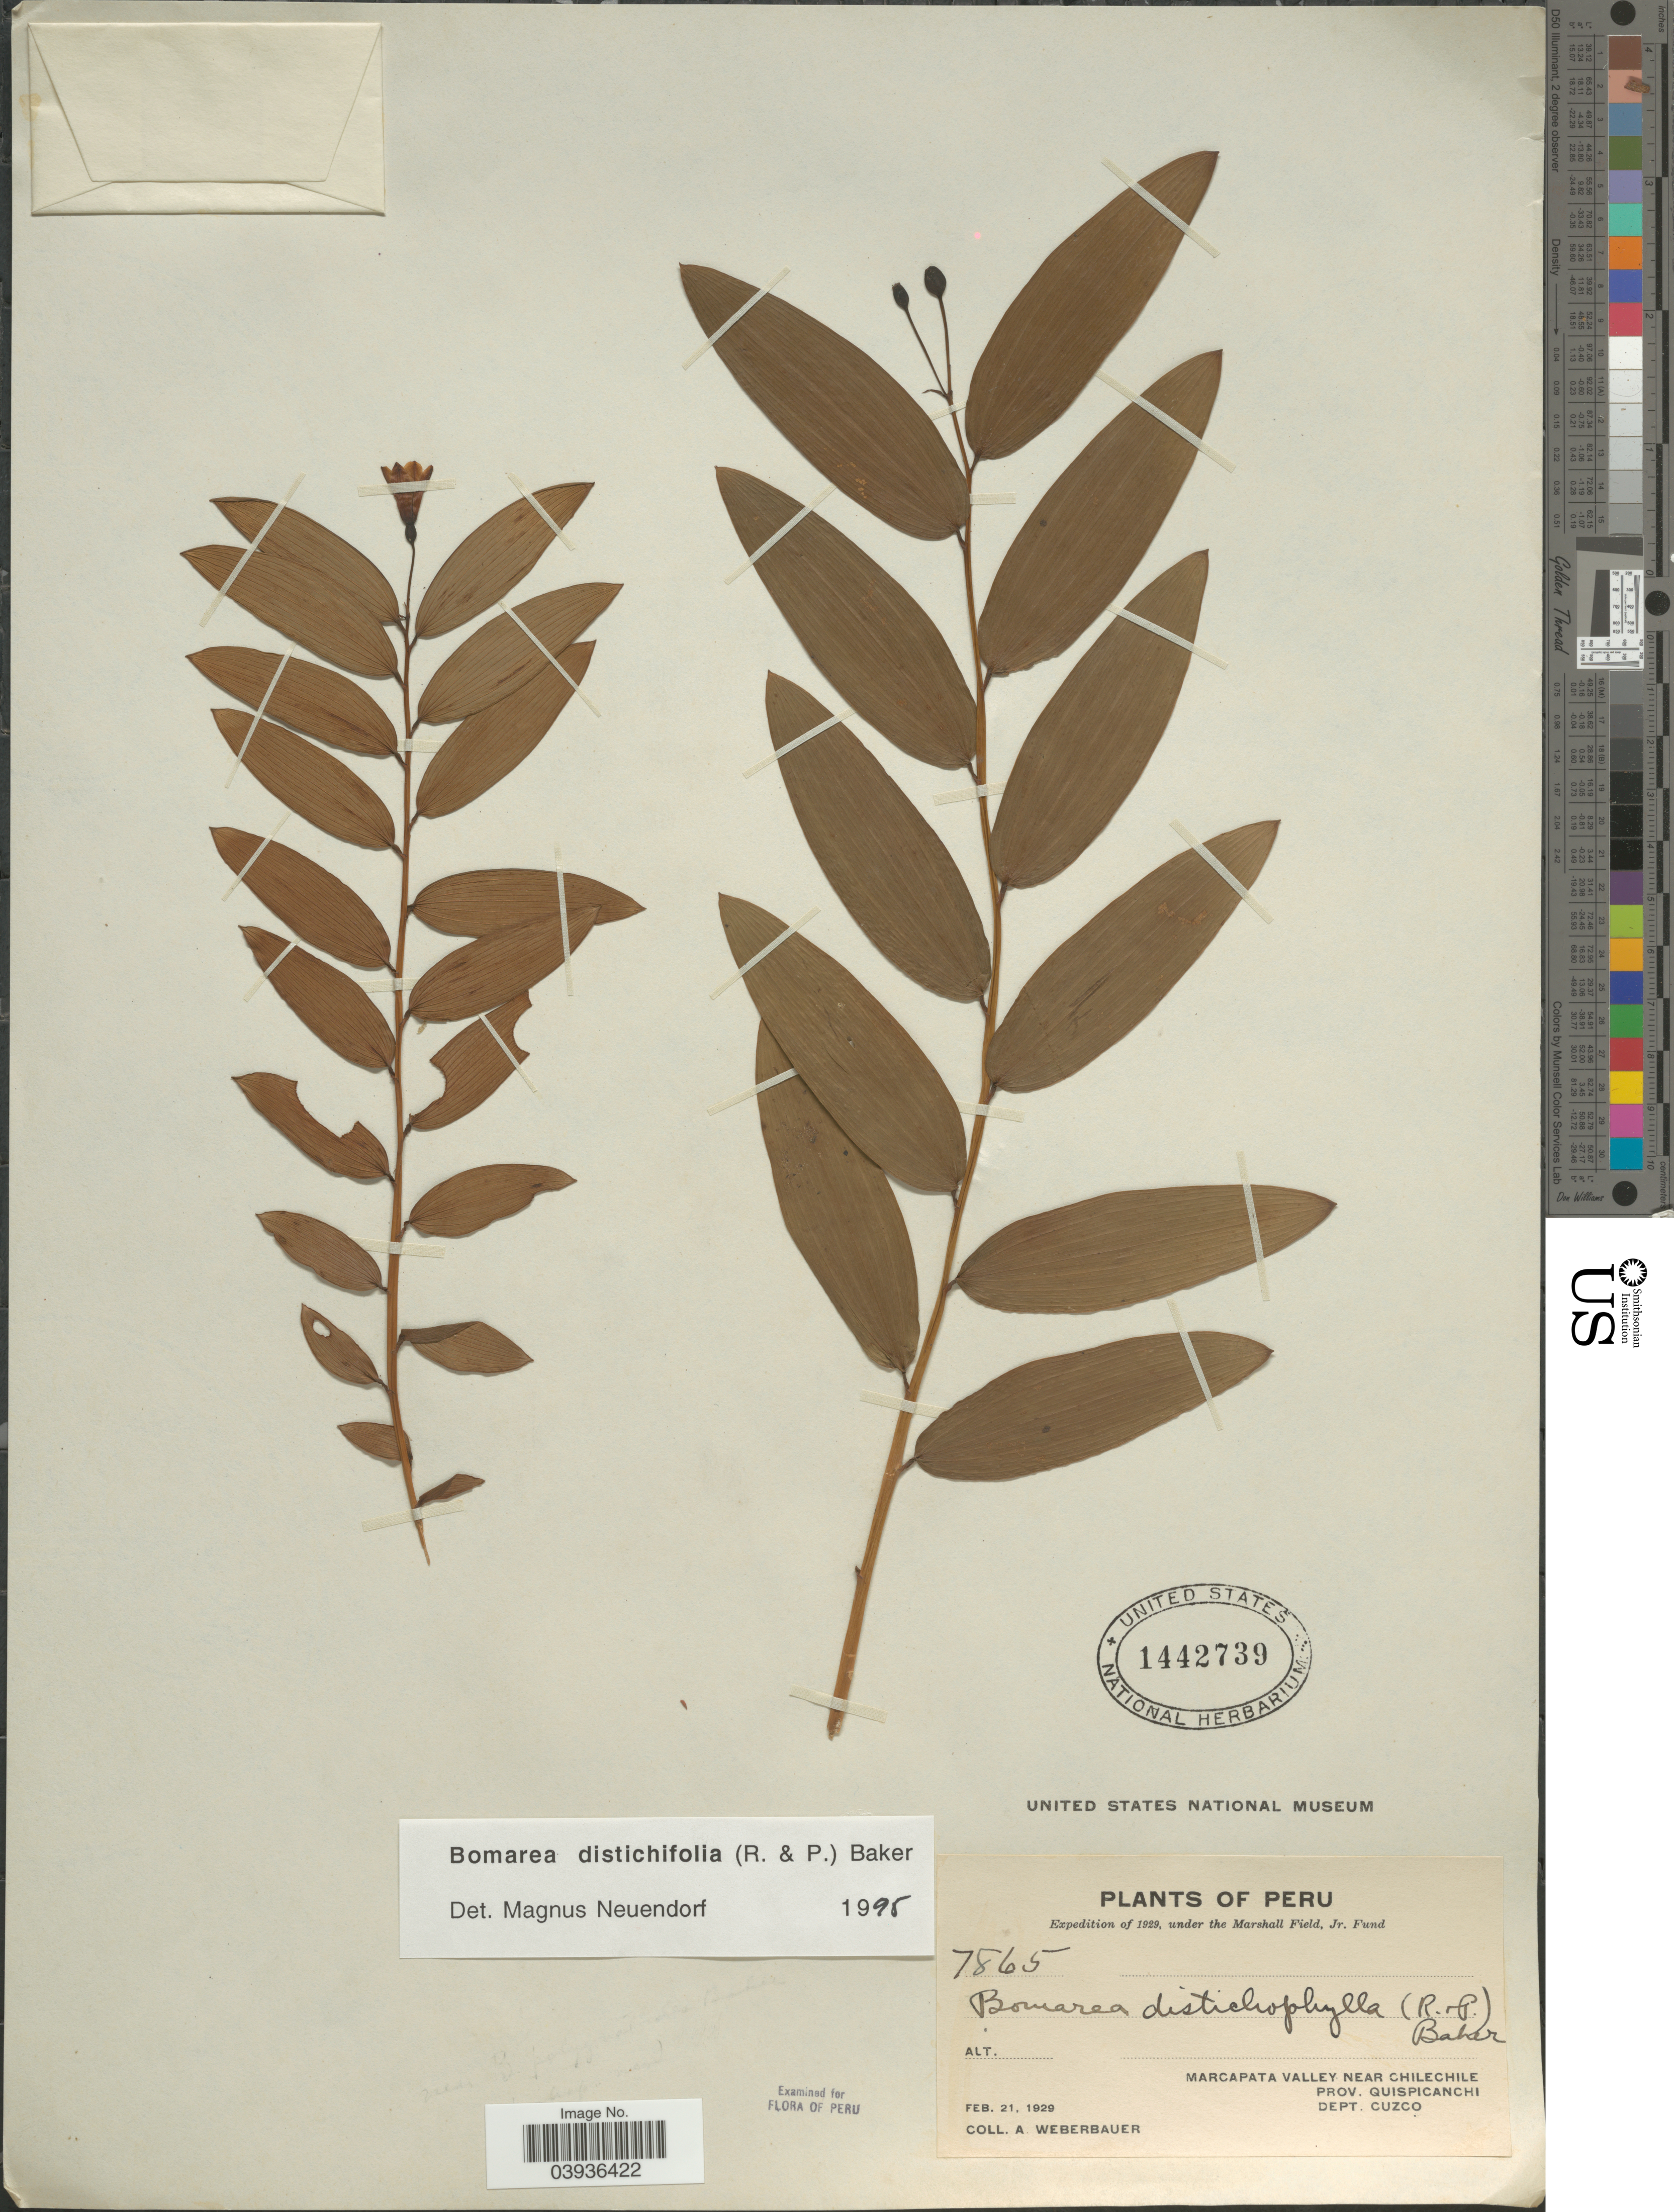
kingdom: Plantae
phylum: Tracheophyta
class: Liliopsida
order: Liliales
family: Alstroemeriaceae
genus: Bomarea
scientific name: Bomarea distichifolia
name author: (Ruiz & Pav.) Baker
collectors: A. Weberbauer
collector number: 7865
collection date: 1929-02-21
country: Peru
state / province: Cusco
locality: Marcapata Valley, near Chilechile. Prov. Quispicanchi. Dept. Cuzco.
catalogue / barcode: US 1442739